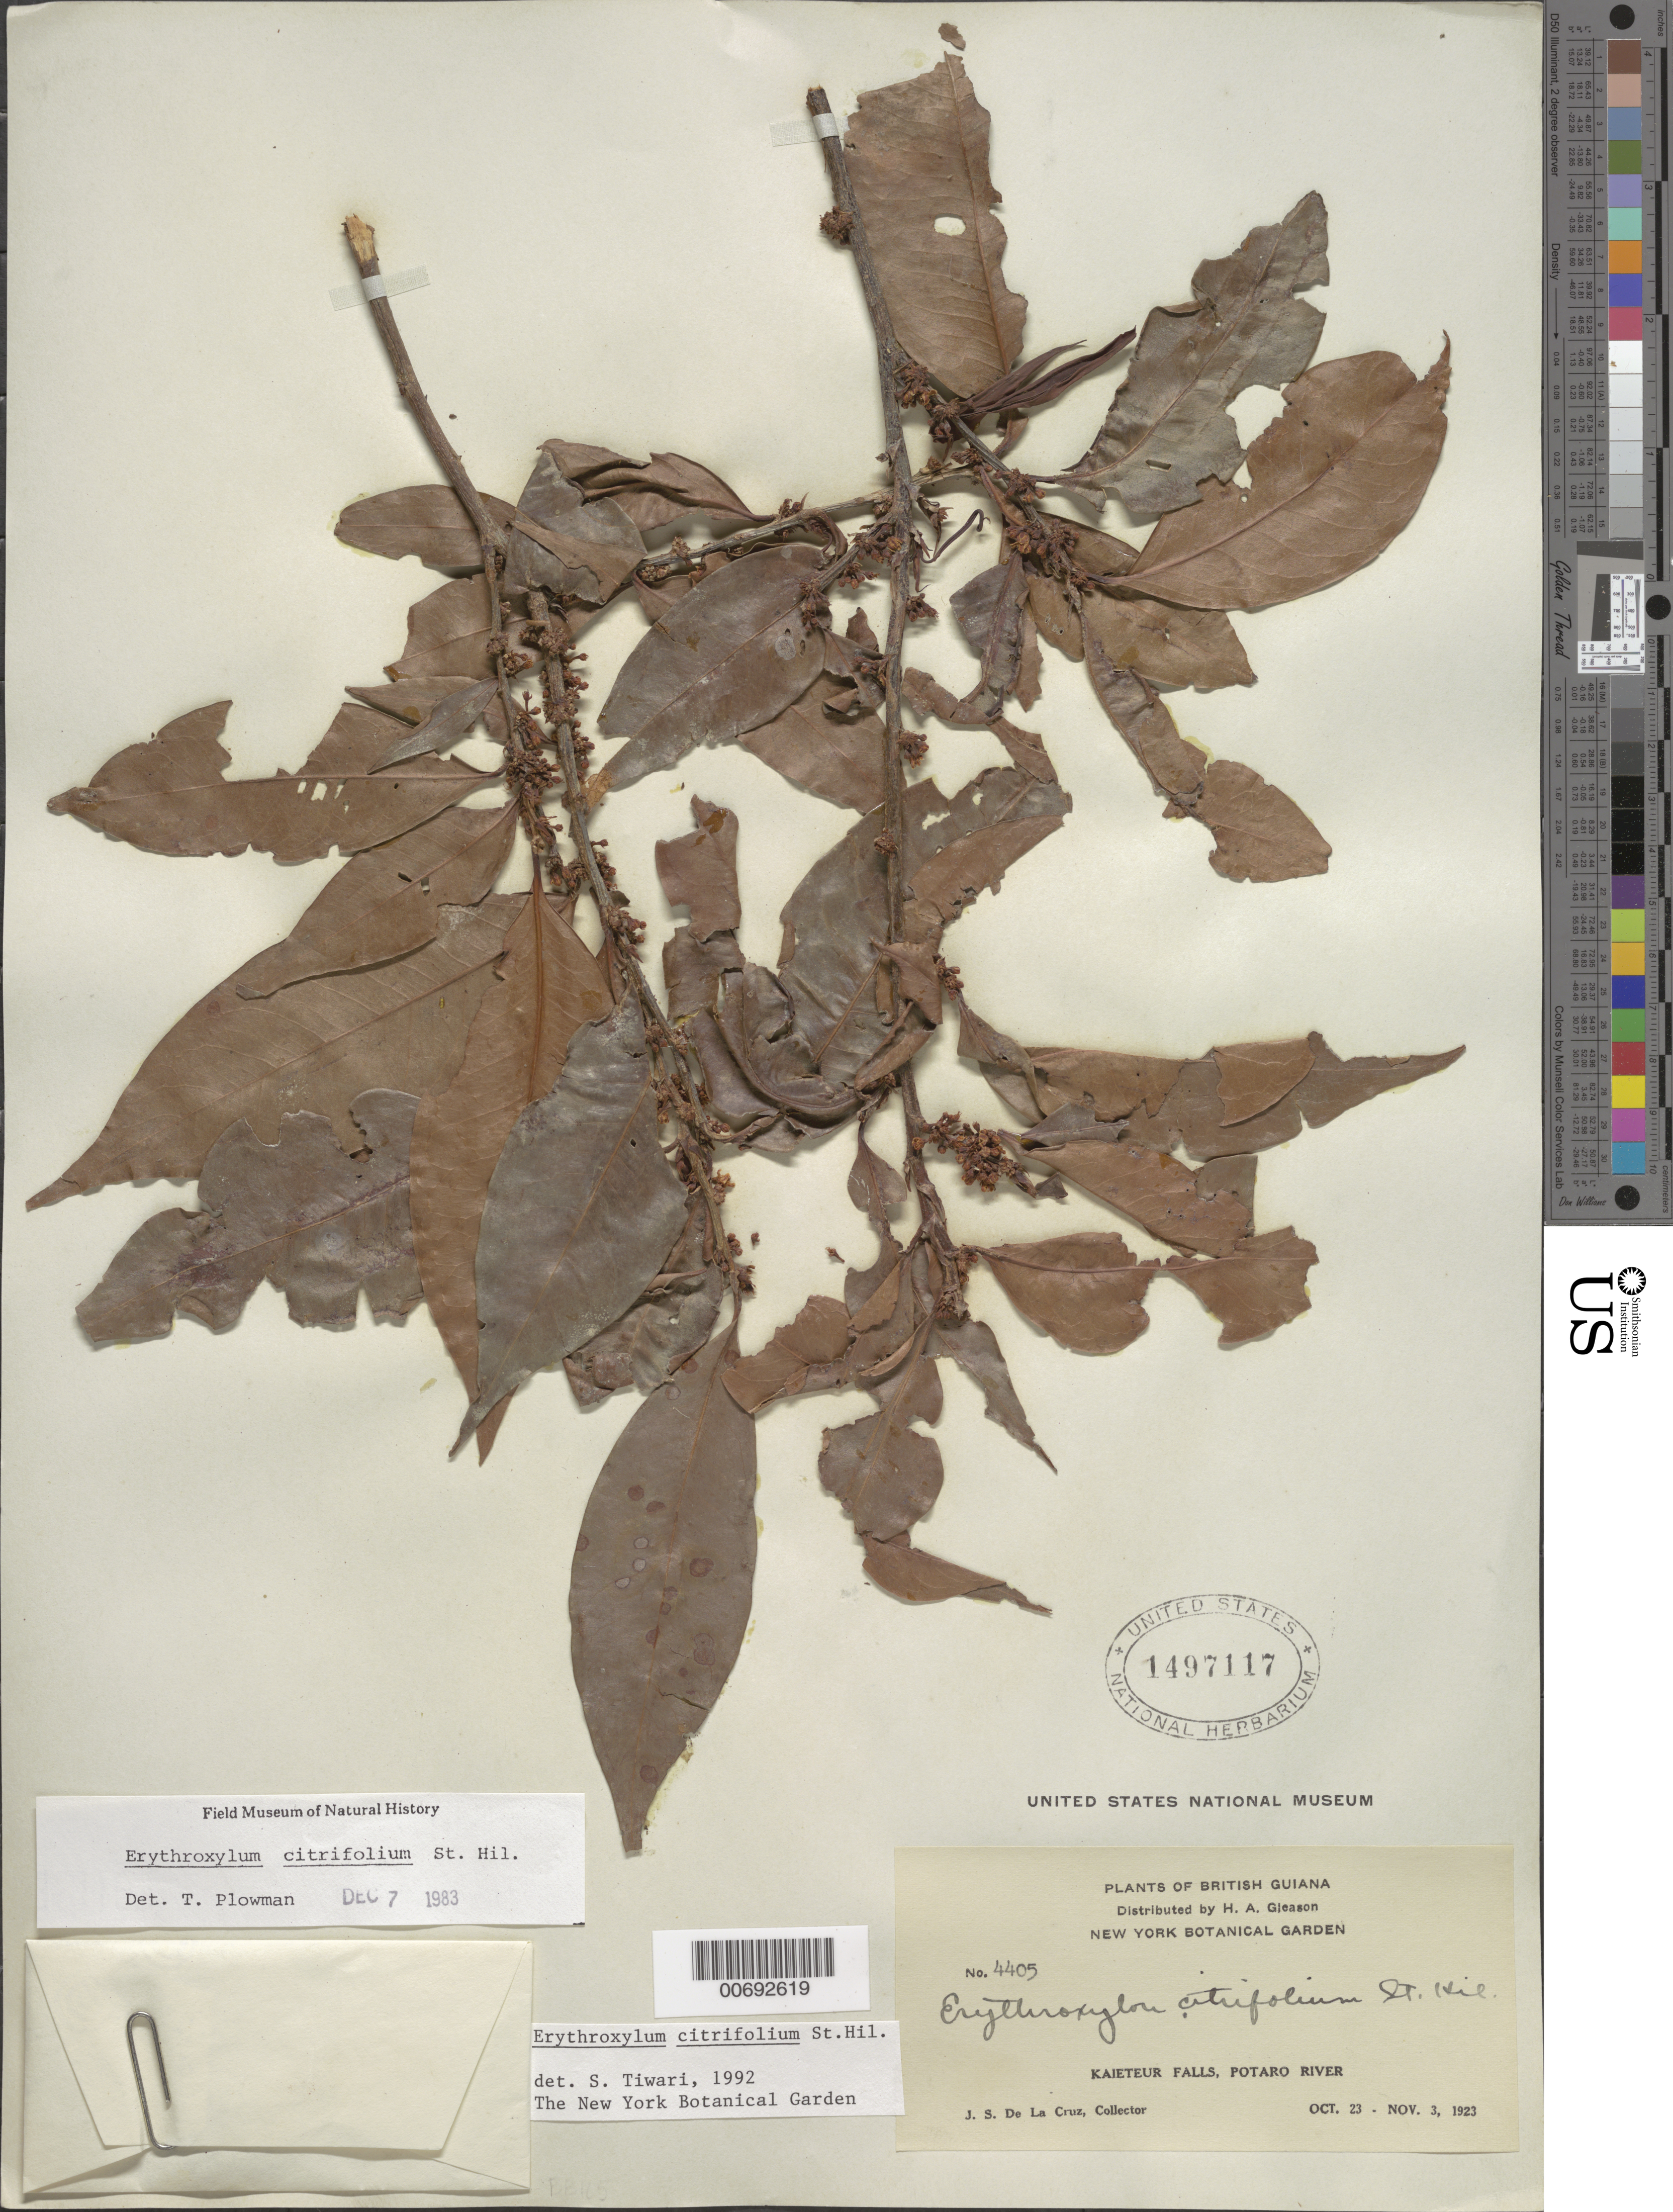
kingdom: Plantae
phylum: Tracheophyta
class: Magnoliopsida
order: Malpighiales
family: Erythroxylaceae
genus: Erythroxylum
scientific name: Erythroxylum citrifolium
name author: A. St.-Hil.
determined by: Tiwari, S.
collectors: J. S. de la Cruz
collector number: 4405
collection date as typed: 23-Oct-23 to 3-Nov-23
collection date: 1923-10-23/1923-11-03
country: Guyana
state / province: Potaro-Siparuni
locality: Kaieteur Falls, Potaro R.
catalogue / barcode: US 1497117